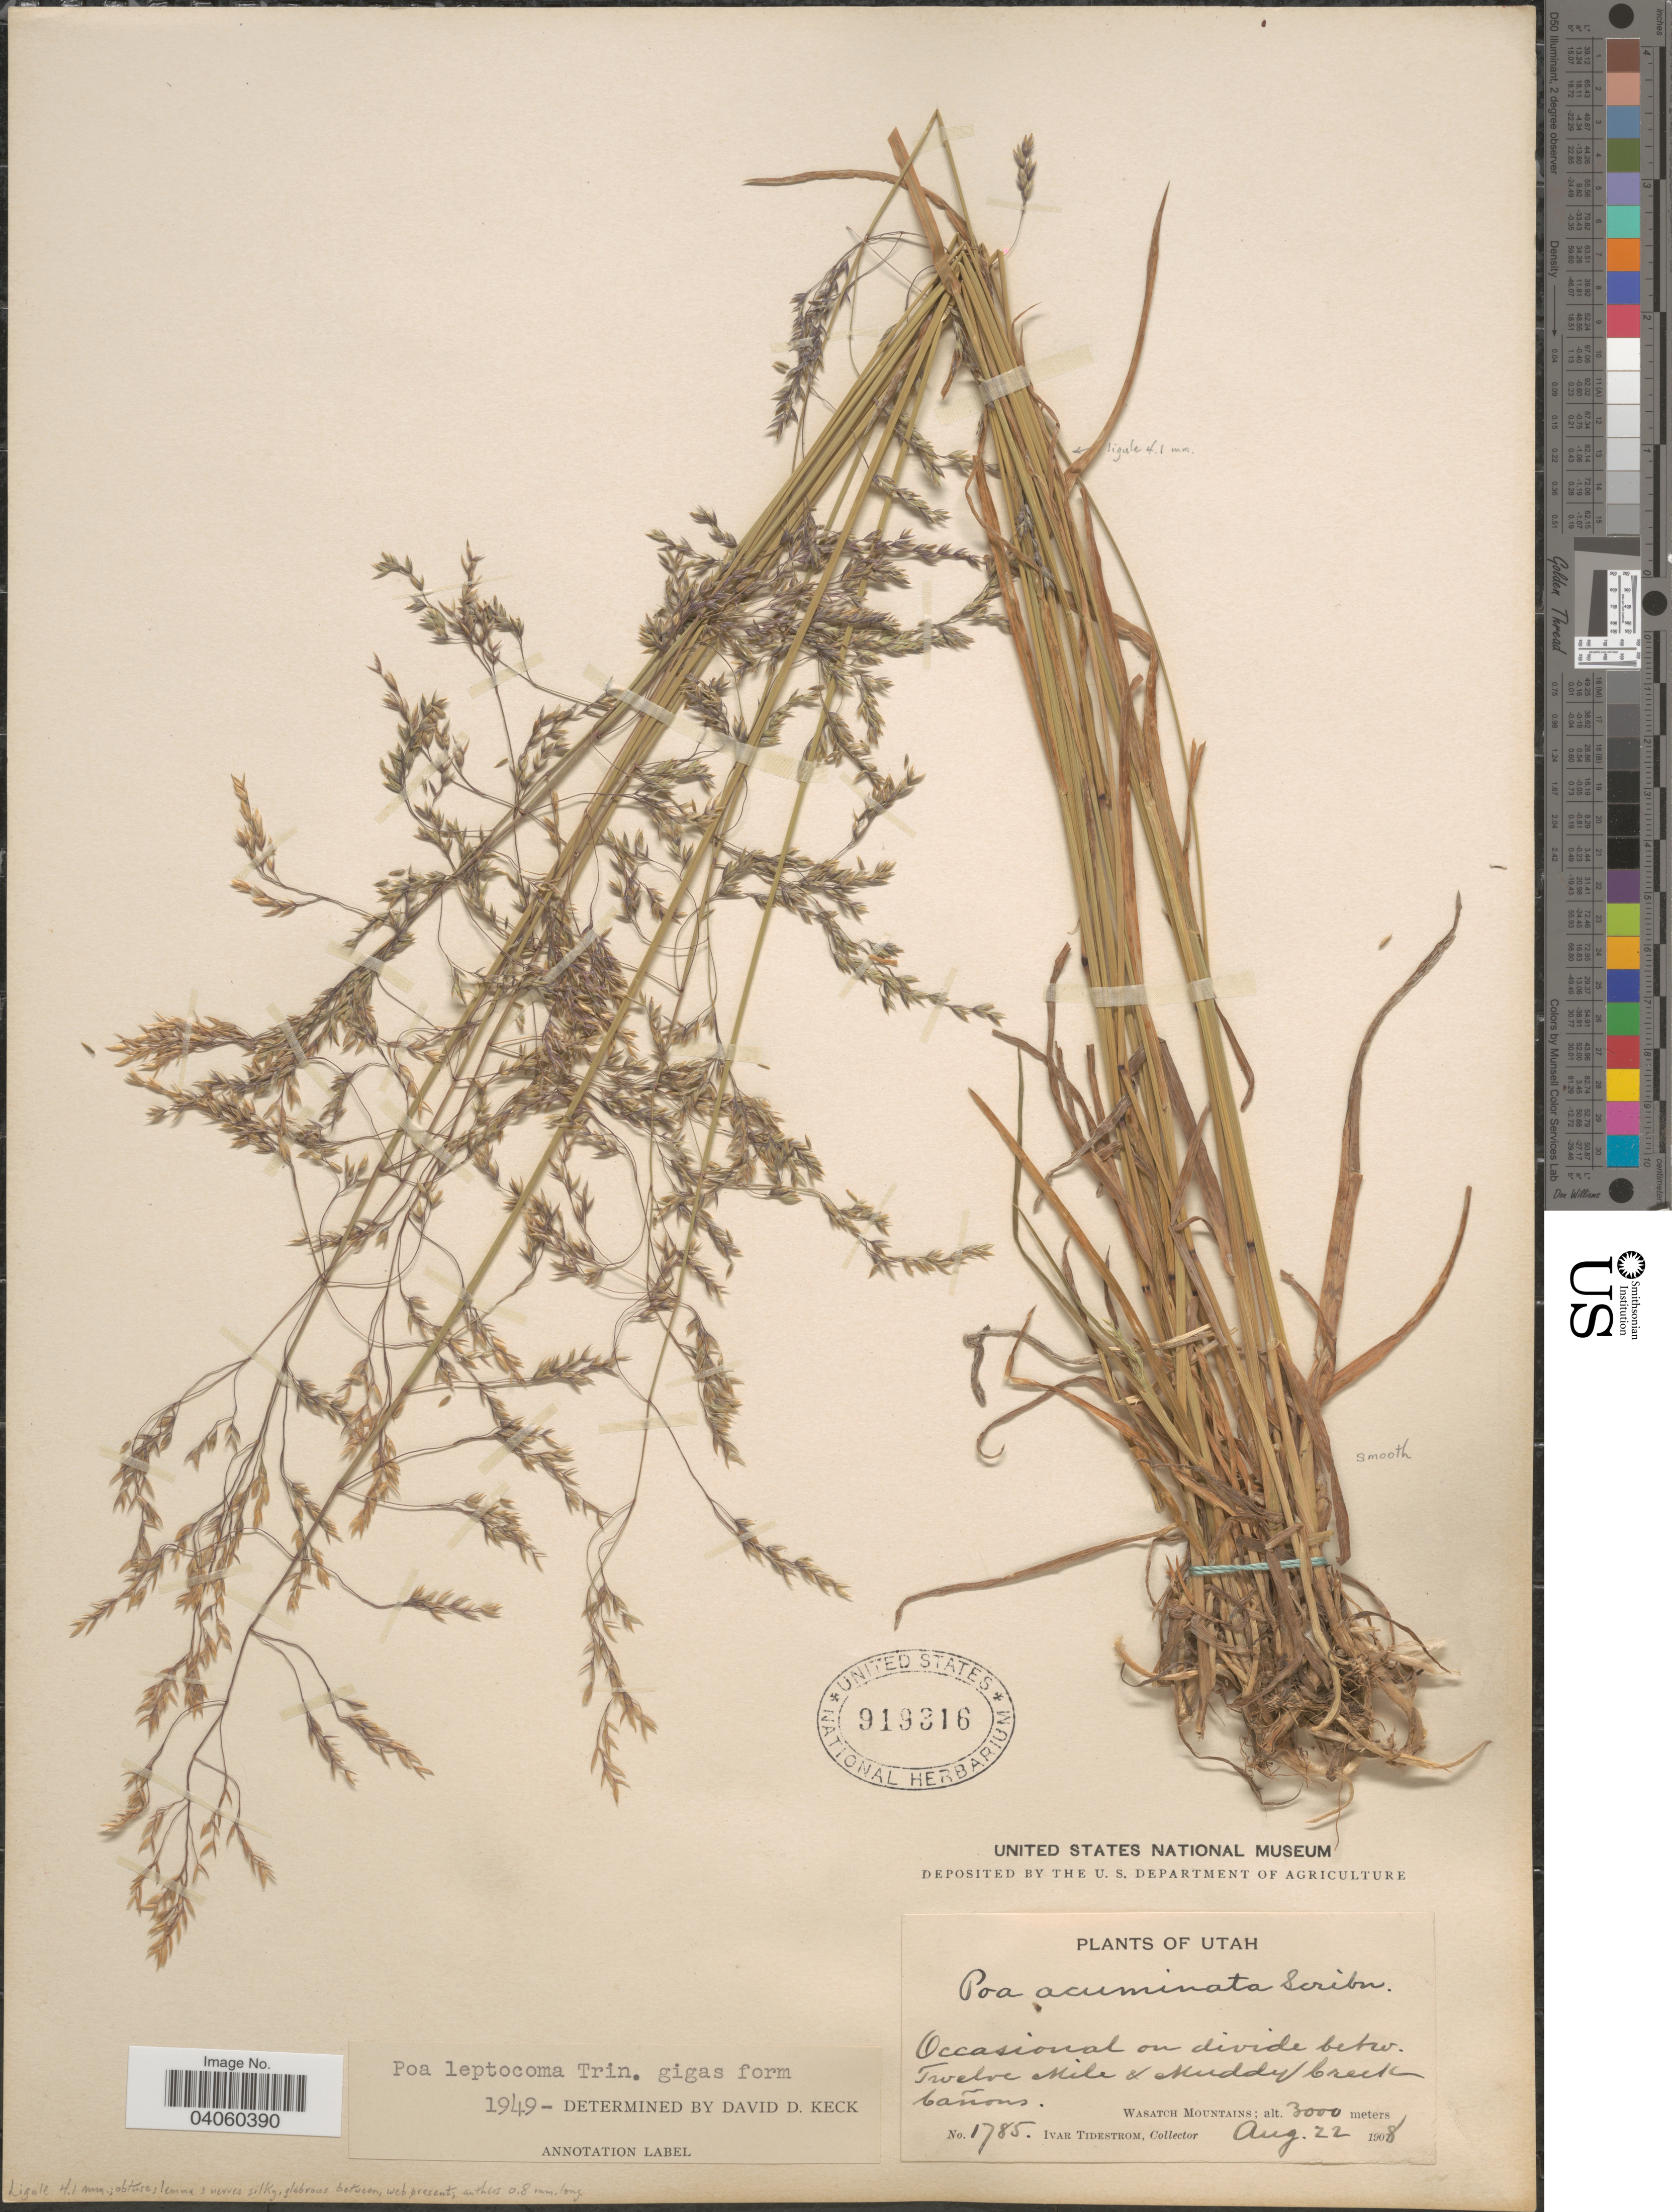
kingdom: Plantae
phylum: Tracheophyta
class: Liliopsida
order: Poales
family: Poaceae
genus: Poa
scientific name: Poa leptocoma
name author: Trin.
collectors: I. F. Tidestrom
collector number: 1785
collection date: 1908-08-22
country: United States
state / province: Utah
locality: Occasional on divide betw. Twelve Mile & Muddy Creek Cañons. Wasatch Mountains.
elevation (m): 3000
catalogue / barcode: US 919316